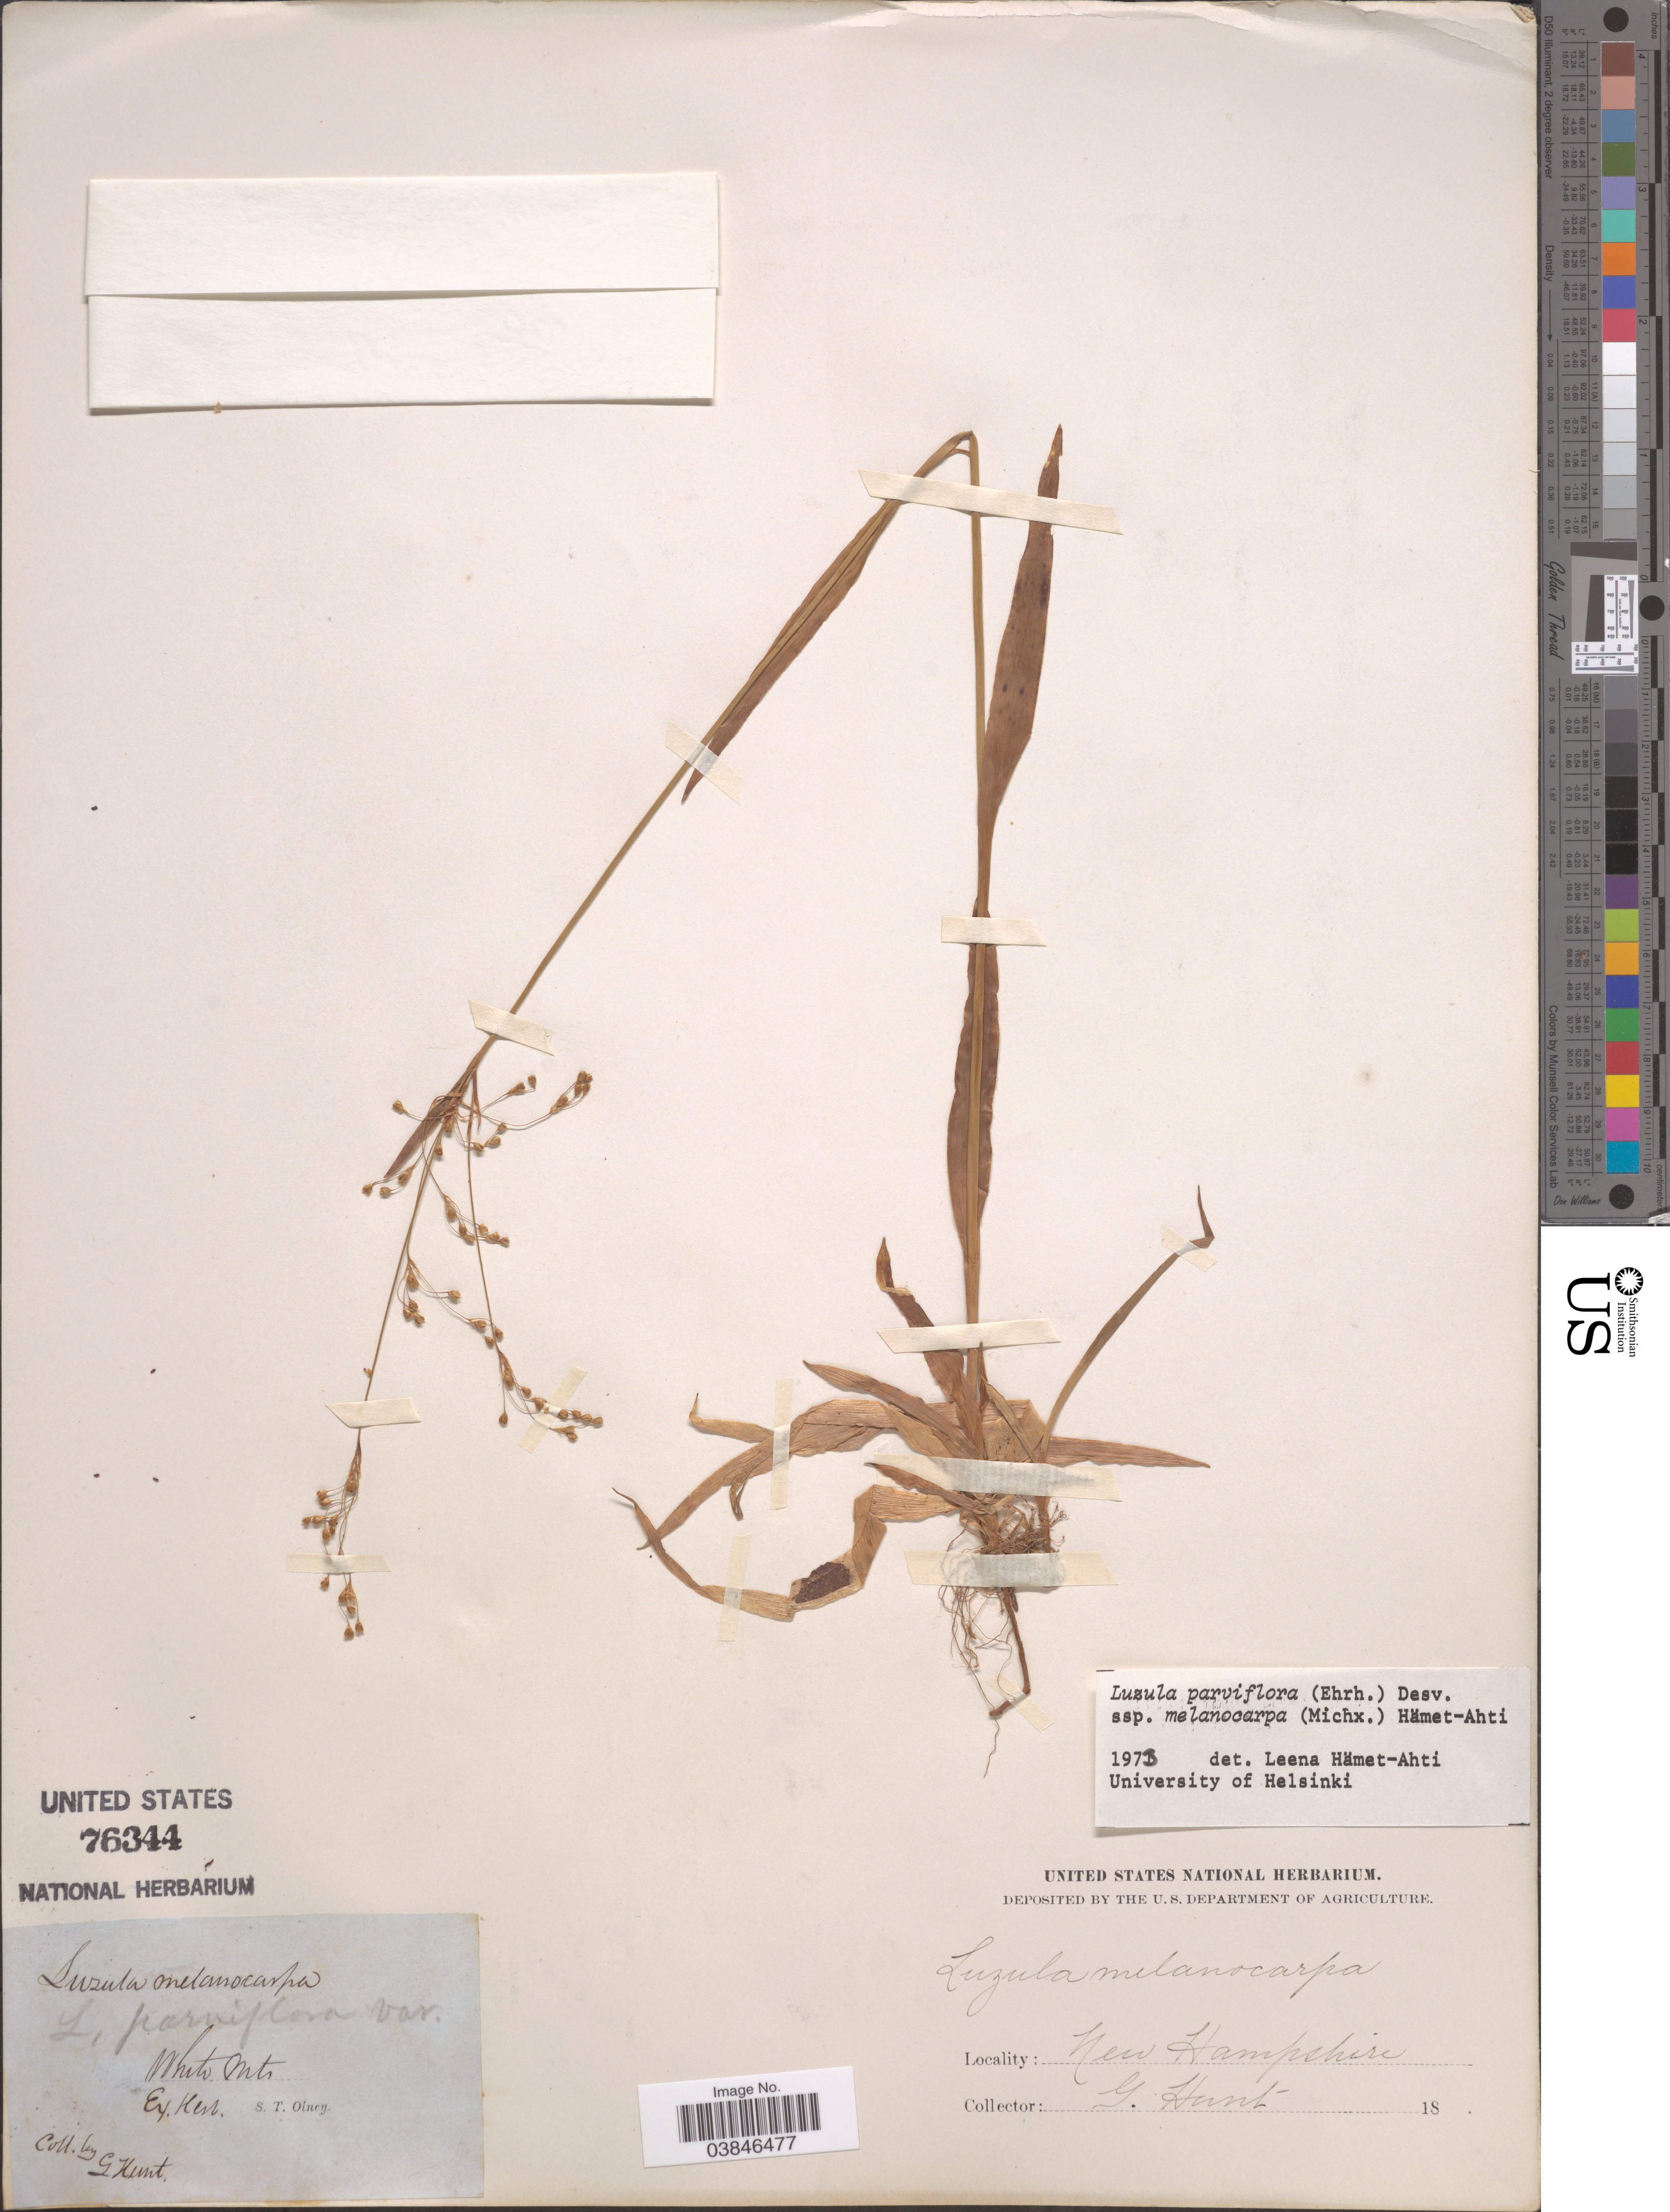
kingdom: Plantae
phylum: Tracheophyta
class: Liliopsida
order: Poales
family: Juncaceae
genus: Luzula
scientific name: Luzula parviflora subsp. melanocarpa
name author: Desv.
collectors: G. Hunt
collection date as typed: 18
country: United States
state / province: New Hampshire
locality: White Mts.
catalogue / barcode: US 76344